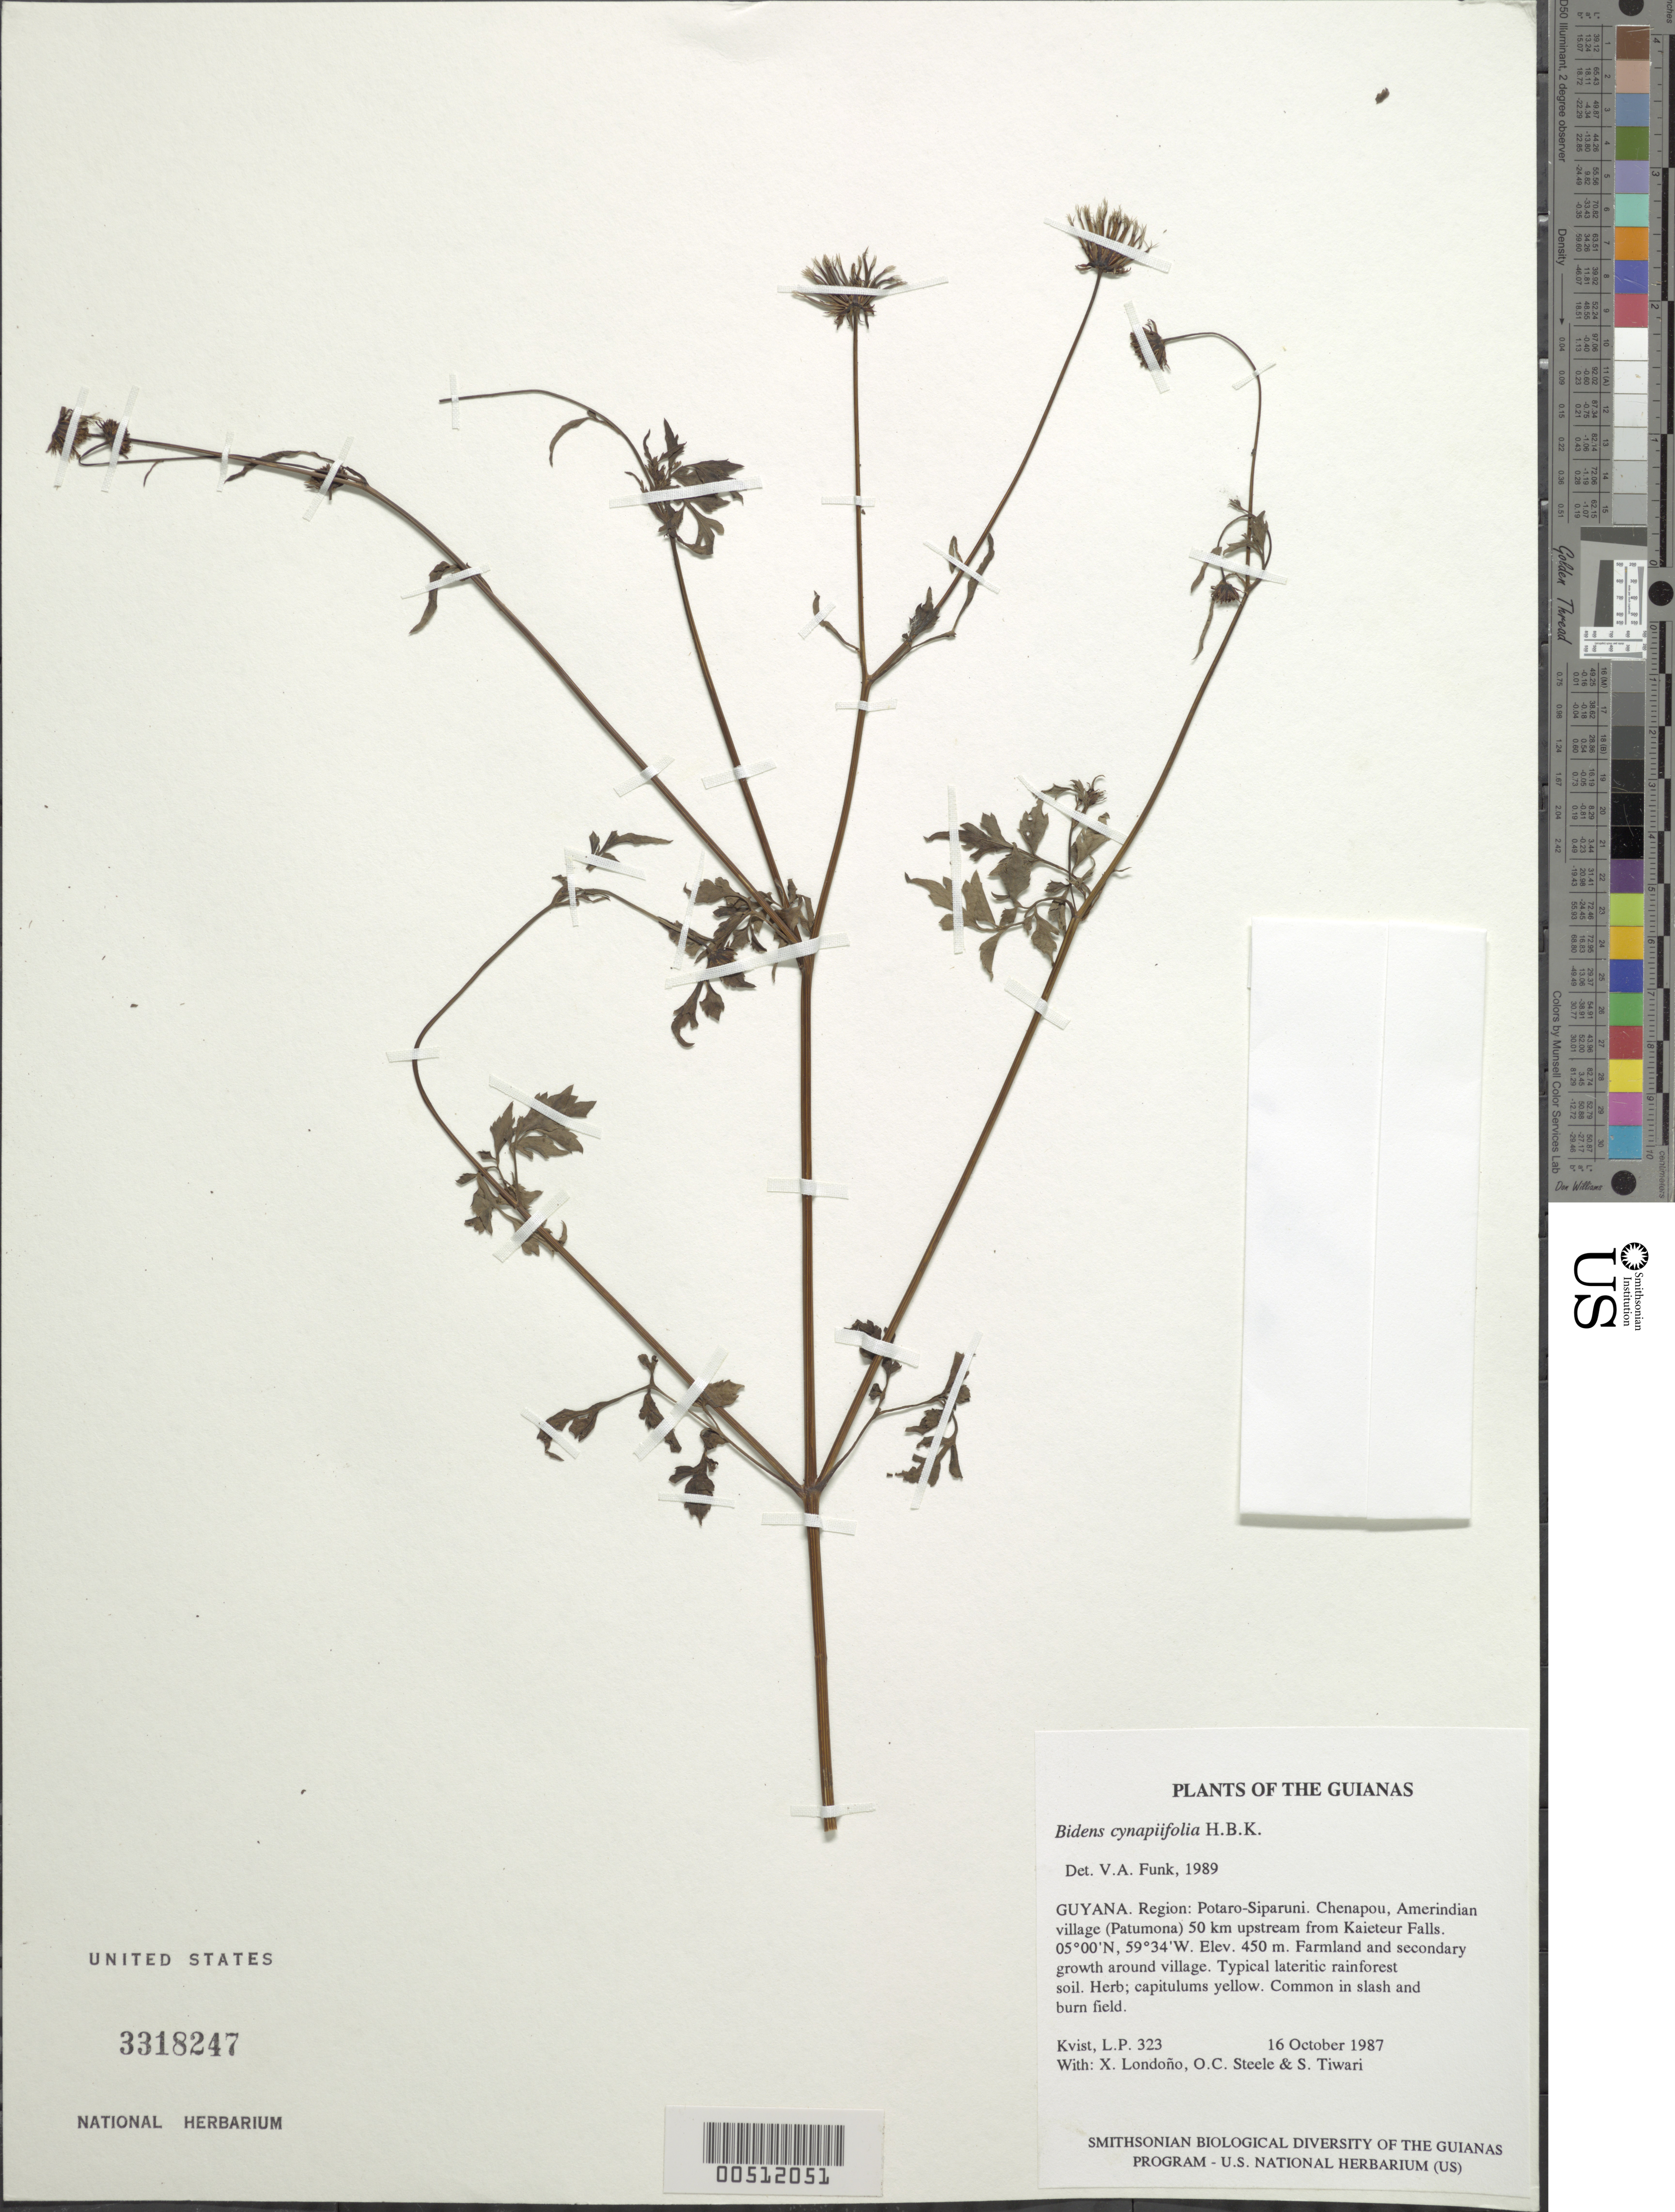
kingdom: Plantae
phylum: Tracheophyta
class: Magnoliopsida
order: Asterales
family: Asteraceae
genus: Bidens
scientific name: Bidens cynapiifolia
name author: Kunth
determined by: Funk, Vicki A., (BOT), Smithsonian Institution - National Museum of Natural History (UNITED STATES)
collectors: L. P. Kvist, X. Londoño, O. C. Steele & S. Tiwari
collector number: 323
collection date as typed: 16 October 1987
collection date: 1987-10-16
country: Guyana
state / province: Potaro-Siparuni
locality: Chenapou, Amerindian village (Patumona) 50 km upstream from Kaieteur Falls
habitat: Farmland and secondary growth around village. Typical lateritic rainforest soil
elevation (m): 450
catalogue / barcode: US 3318247